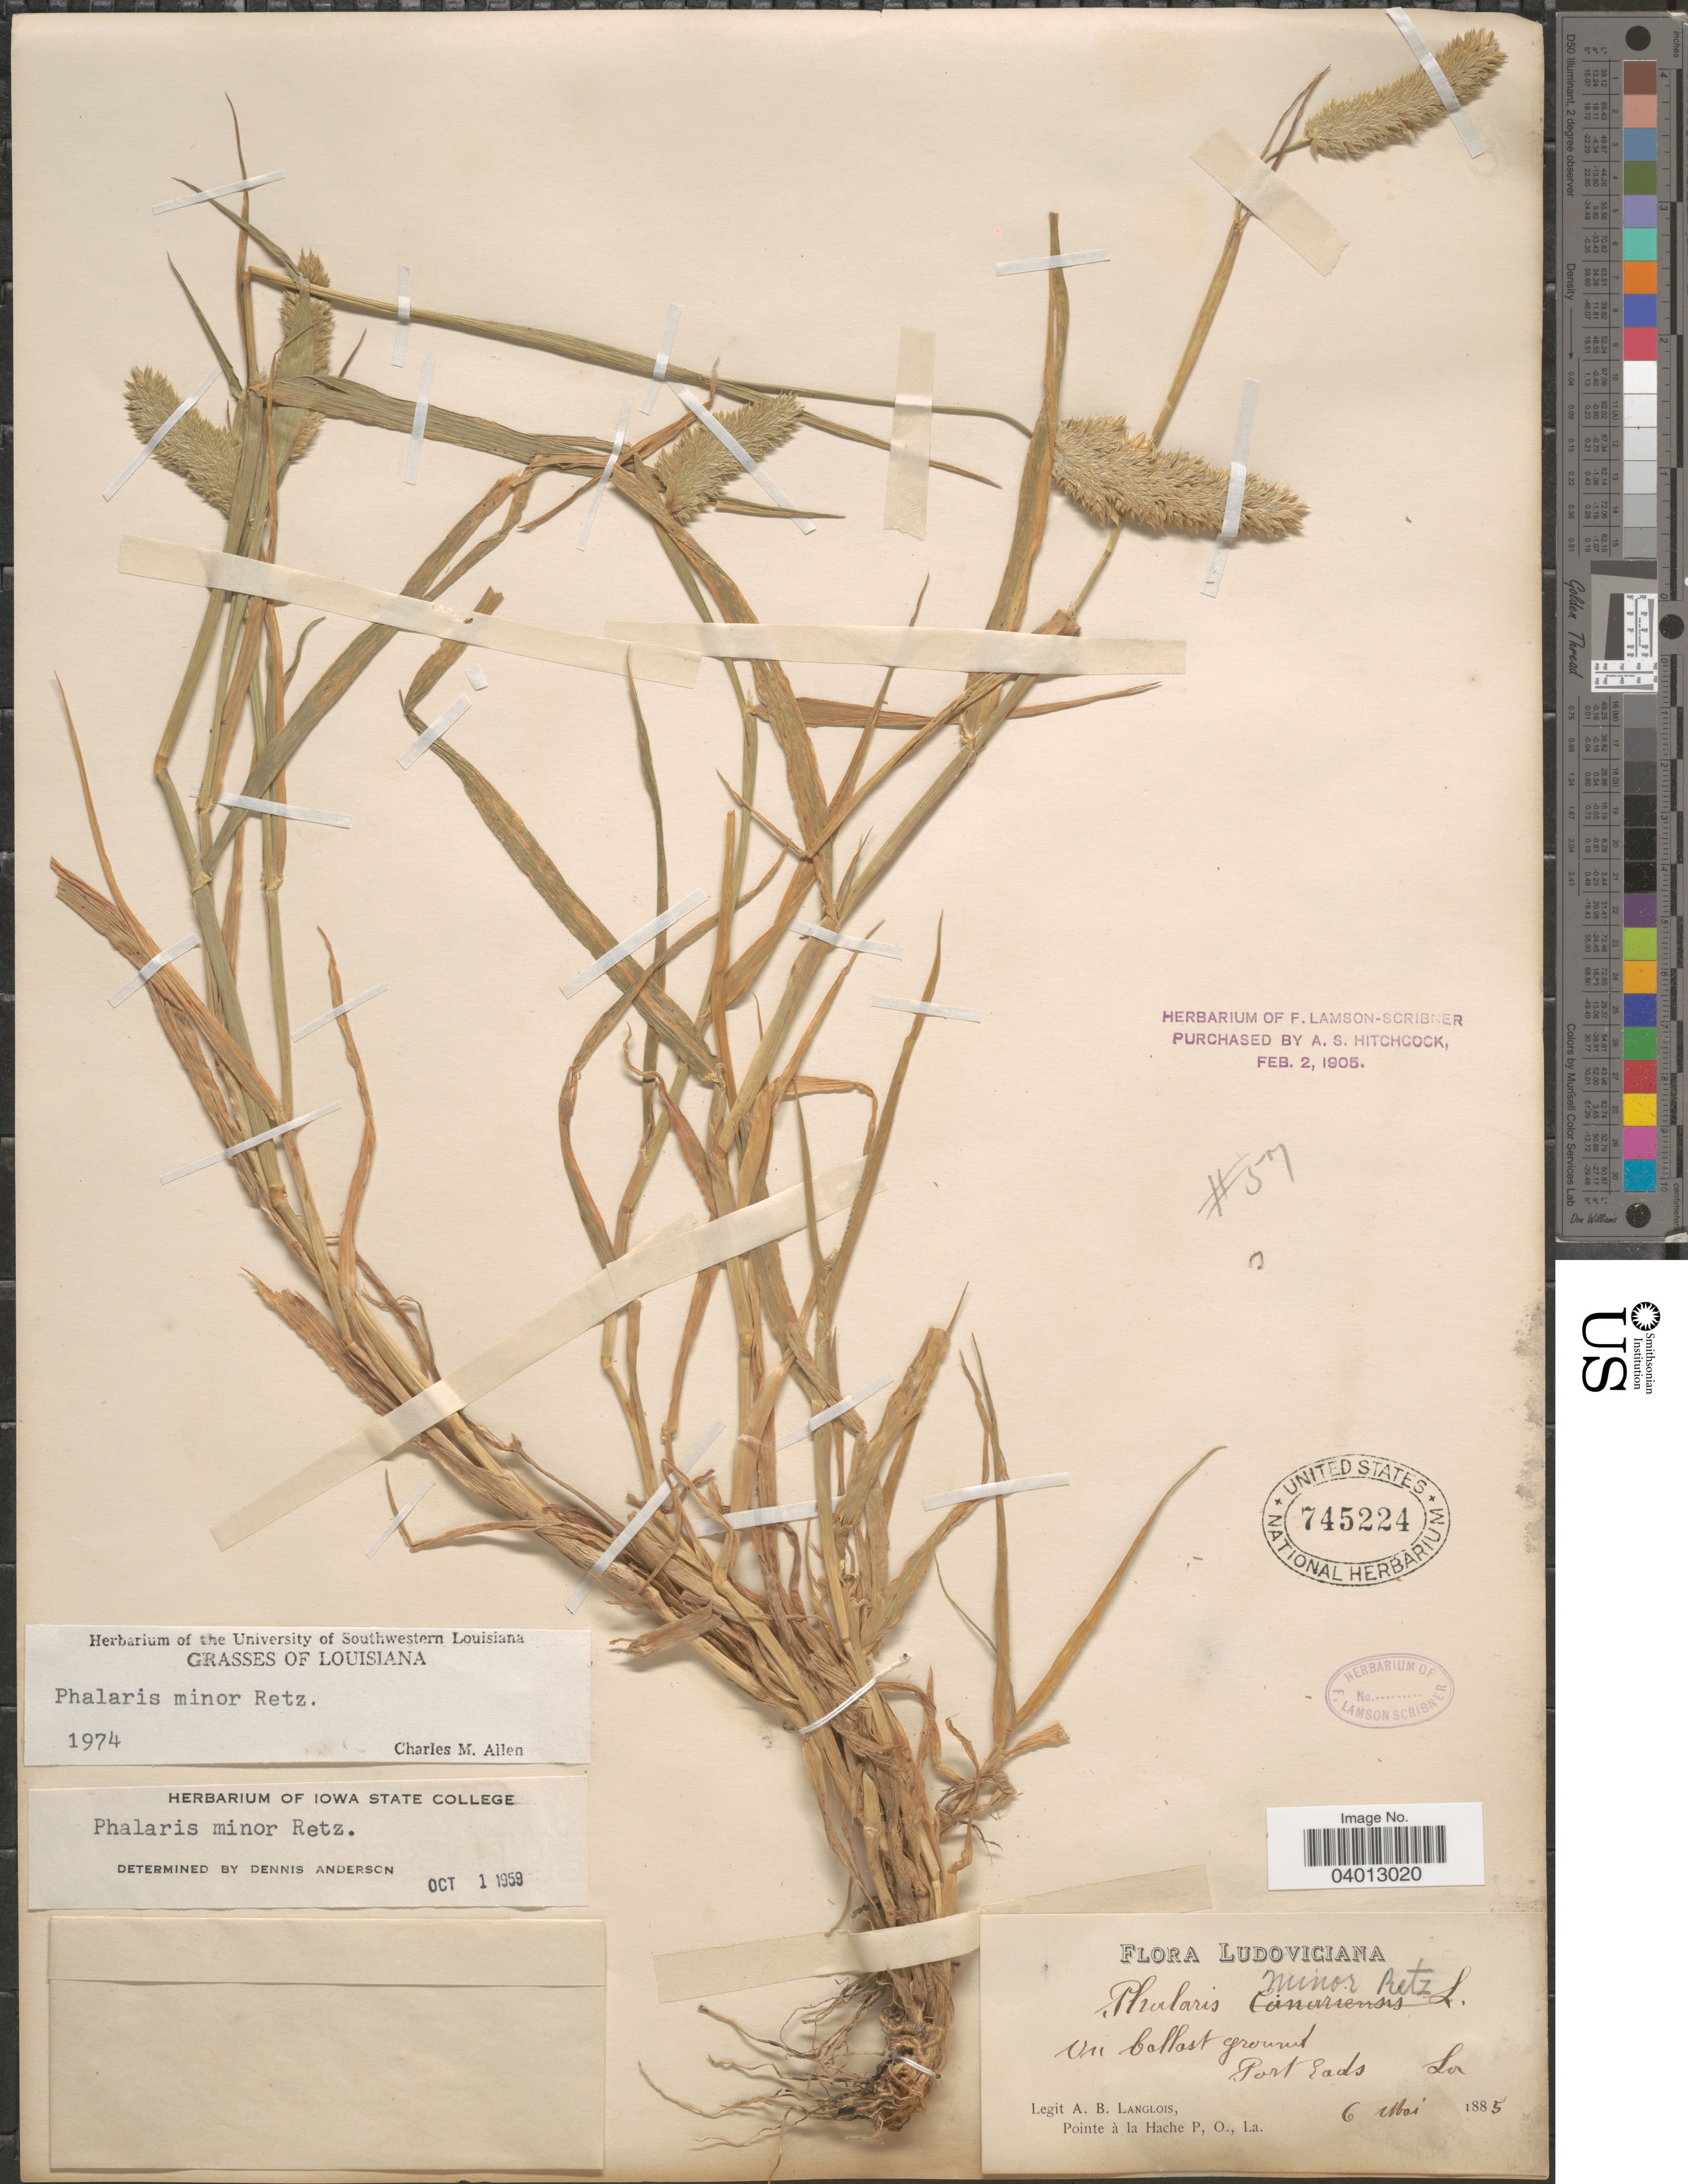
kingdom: Plantae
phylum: Tracheophyta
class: Liliopsida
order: Poales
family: Poaceae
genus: Phalaris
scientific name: Phalaris minor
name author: Retz.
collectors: A. Langlois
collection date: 1885-05-06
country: United States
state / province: Louisiana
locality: Ludoviciana. On ballast ground, Port Eads.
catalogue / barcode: US 745224